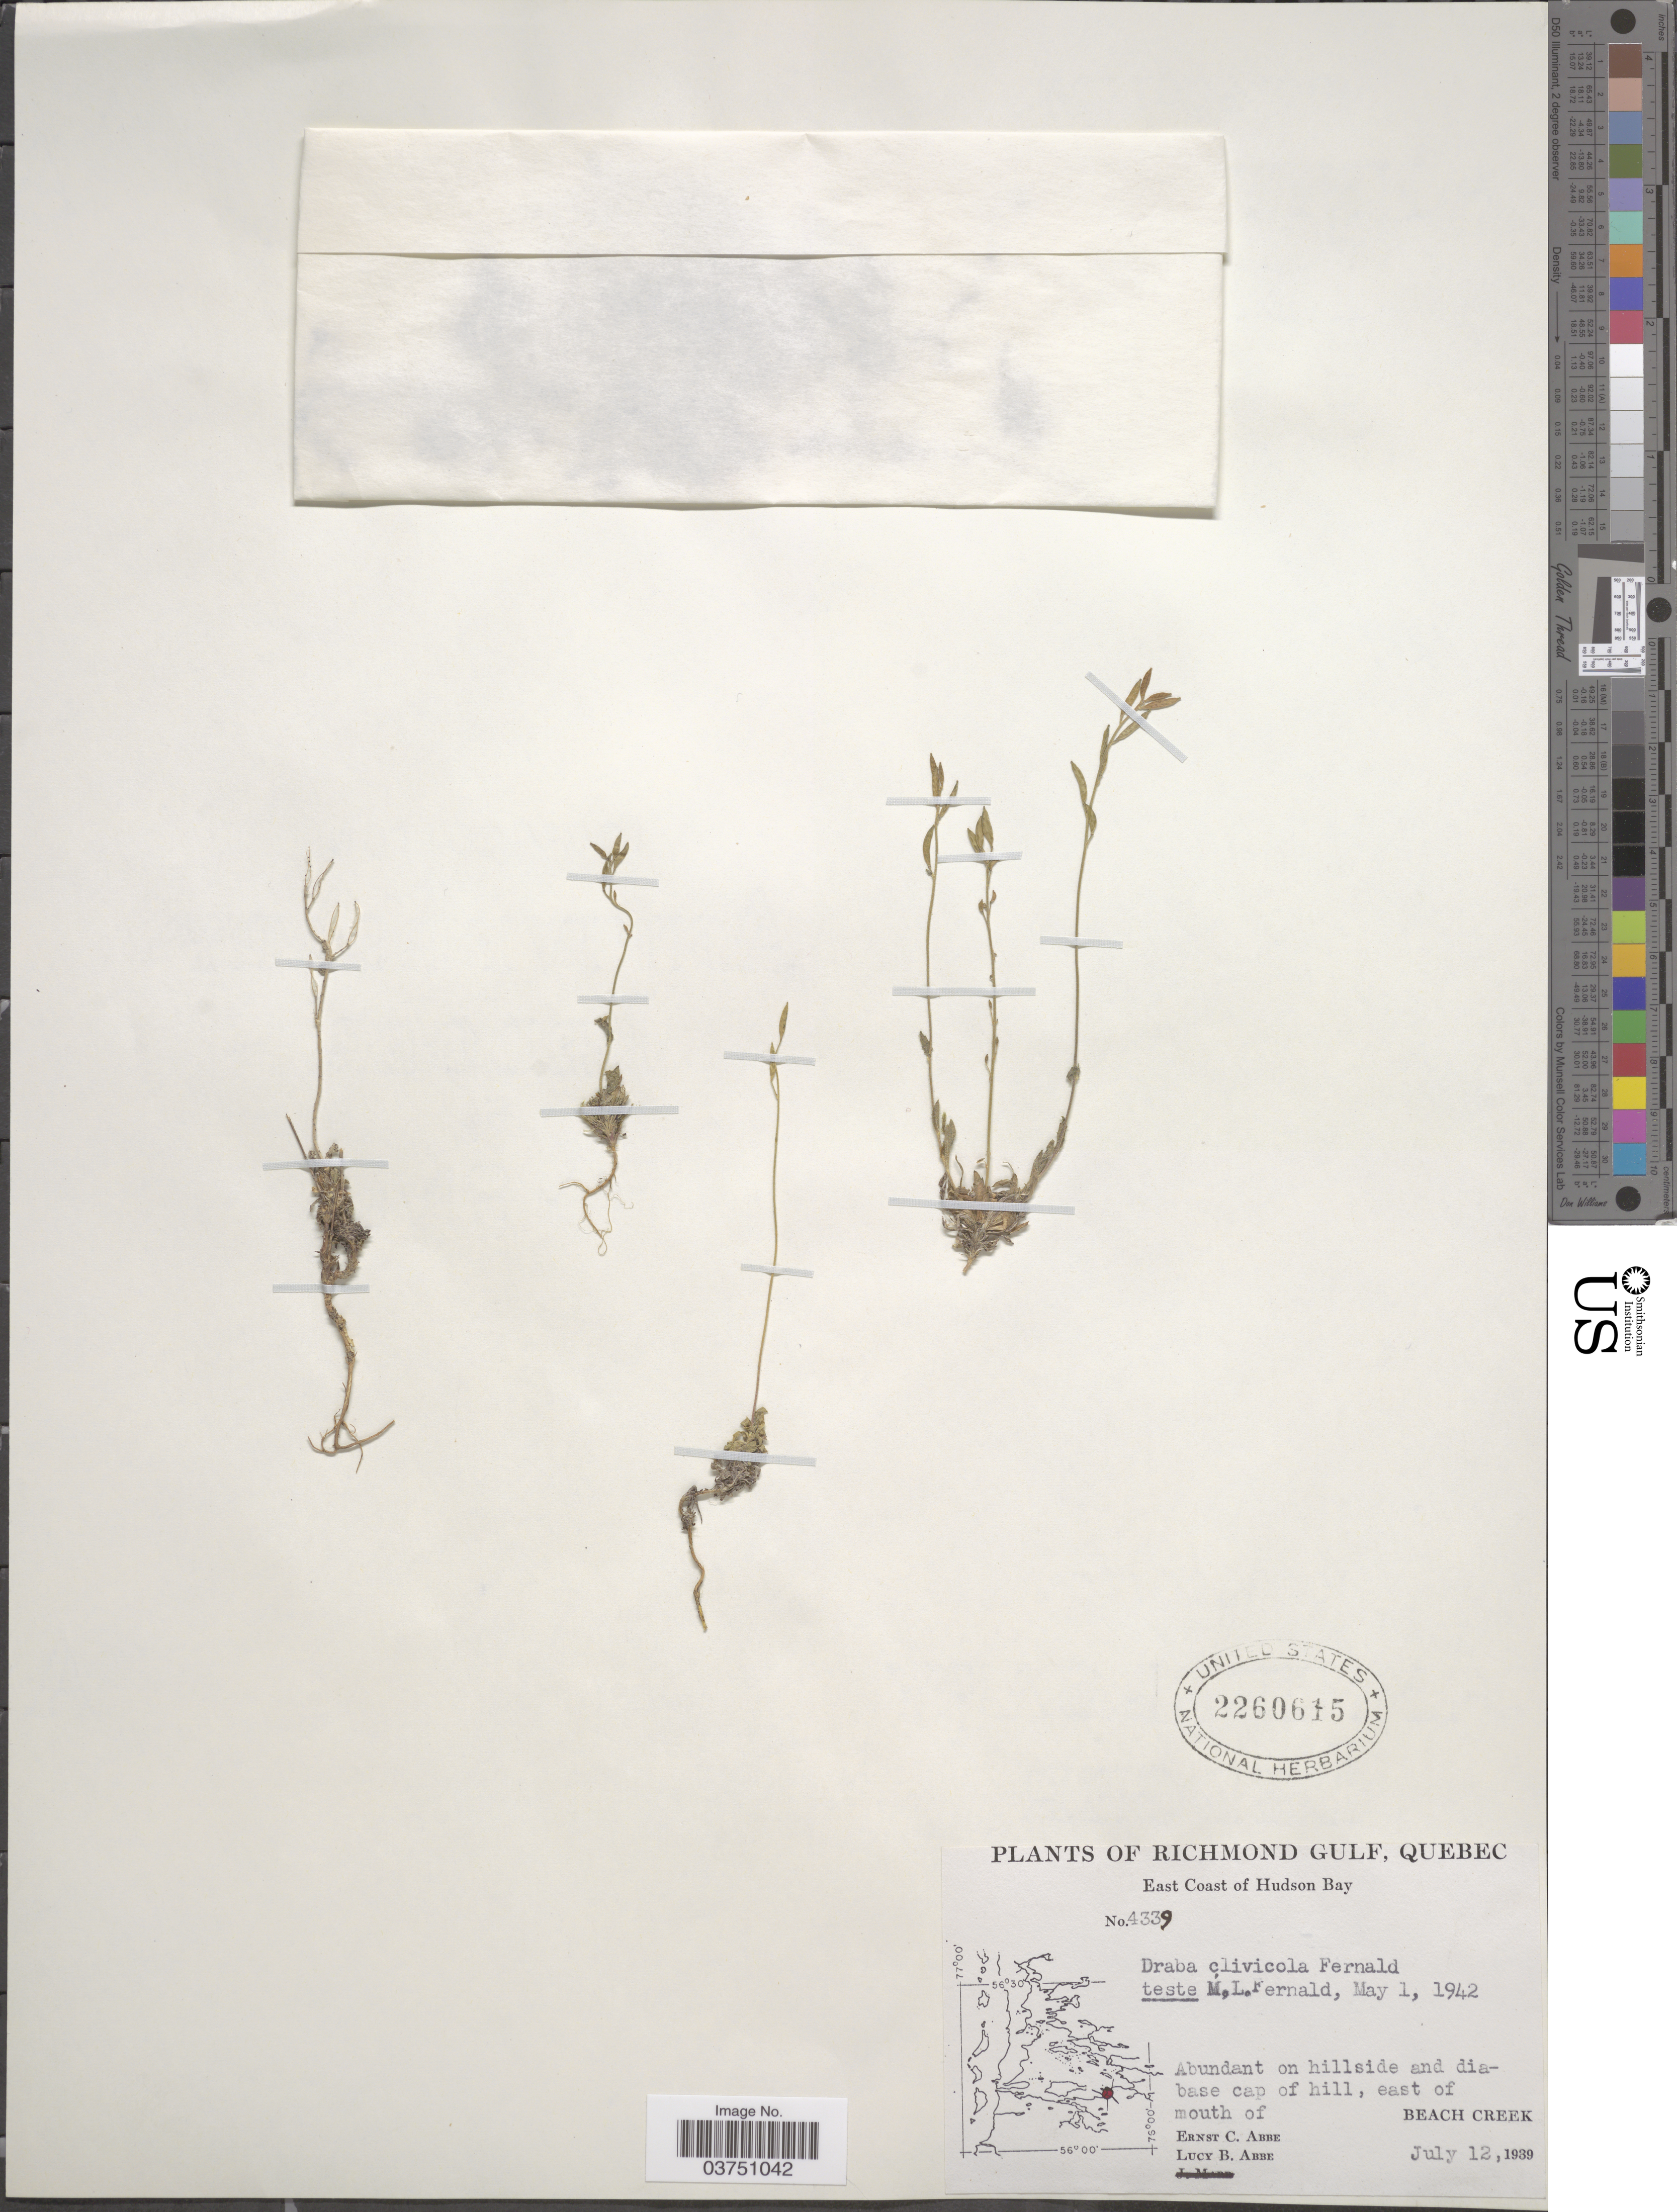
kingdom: Plantae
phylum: Tracheophyta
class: Magnoliopsida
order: Brassicales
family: Brassicaceae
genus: Draba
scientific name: Draba clivicola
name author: Fernald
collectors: E. C. Abbe & L. B. Abbe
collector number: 4339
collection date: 1939-07-12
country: Canada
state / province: Quebec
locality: Richmond Gulf. East Coast of Hudson Bay. Base cap of hill, east of mouth of Beach Creek.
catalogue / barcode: US 2260615